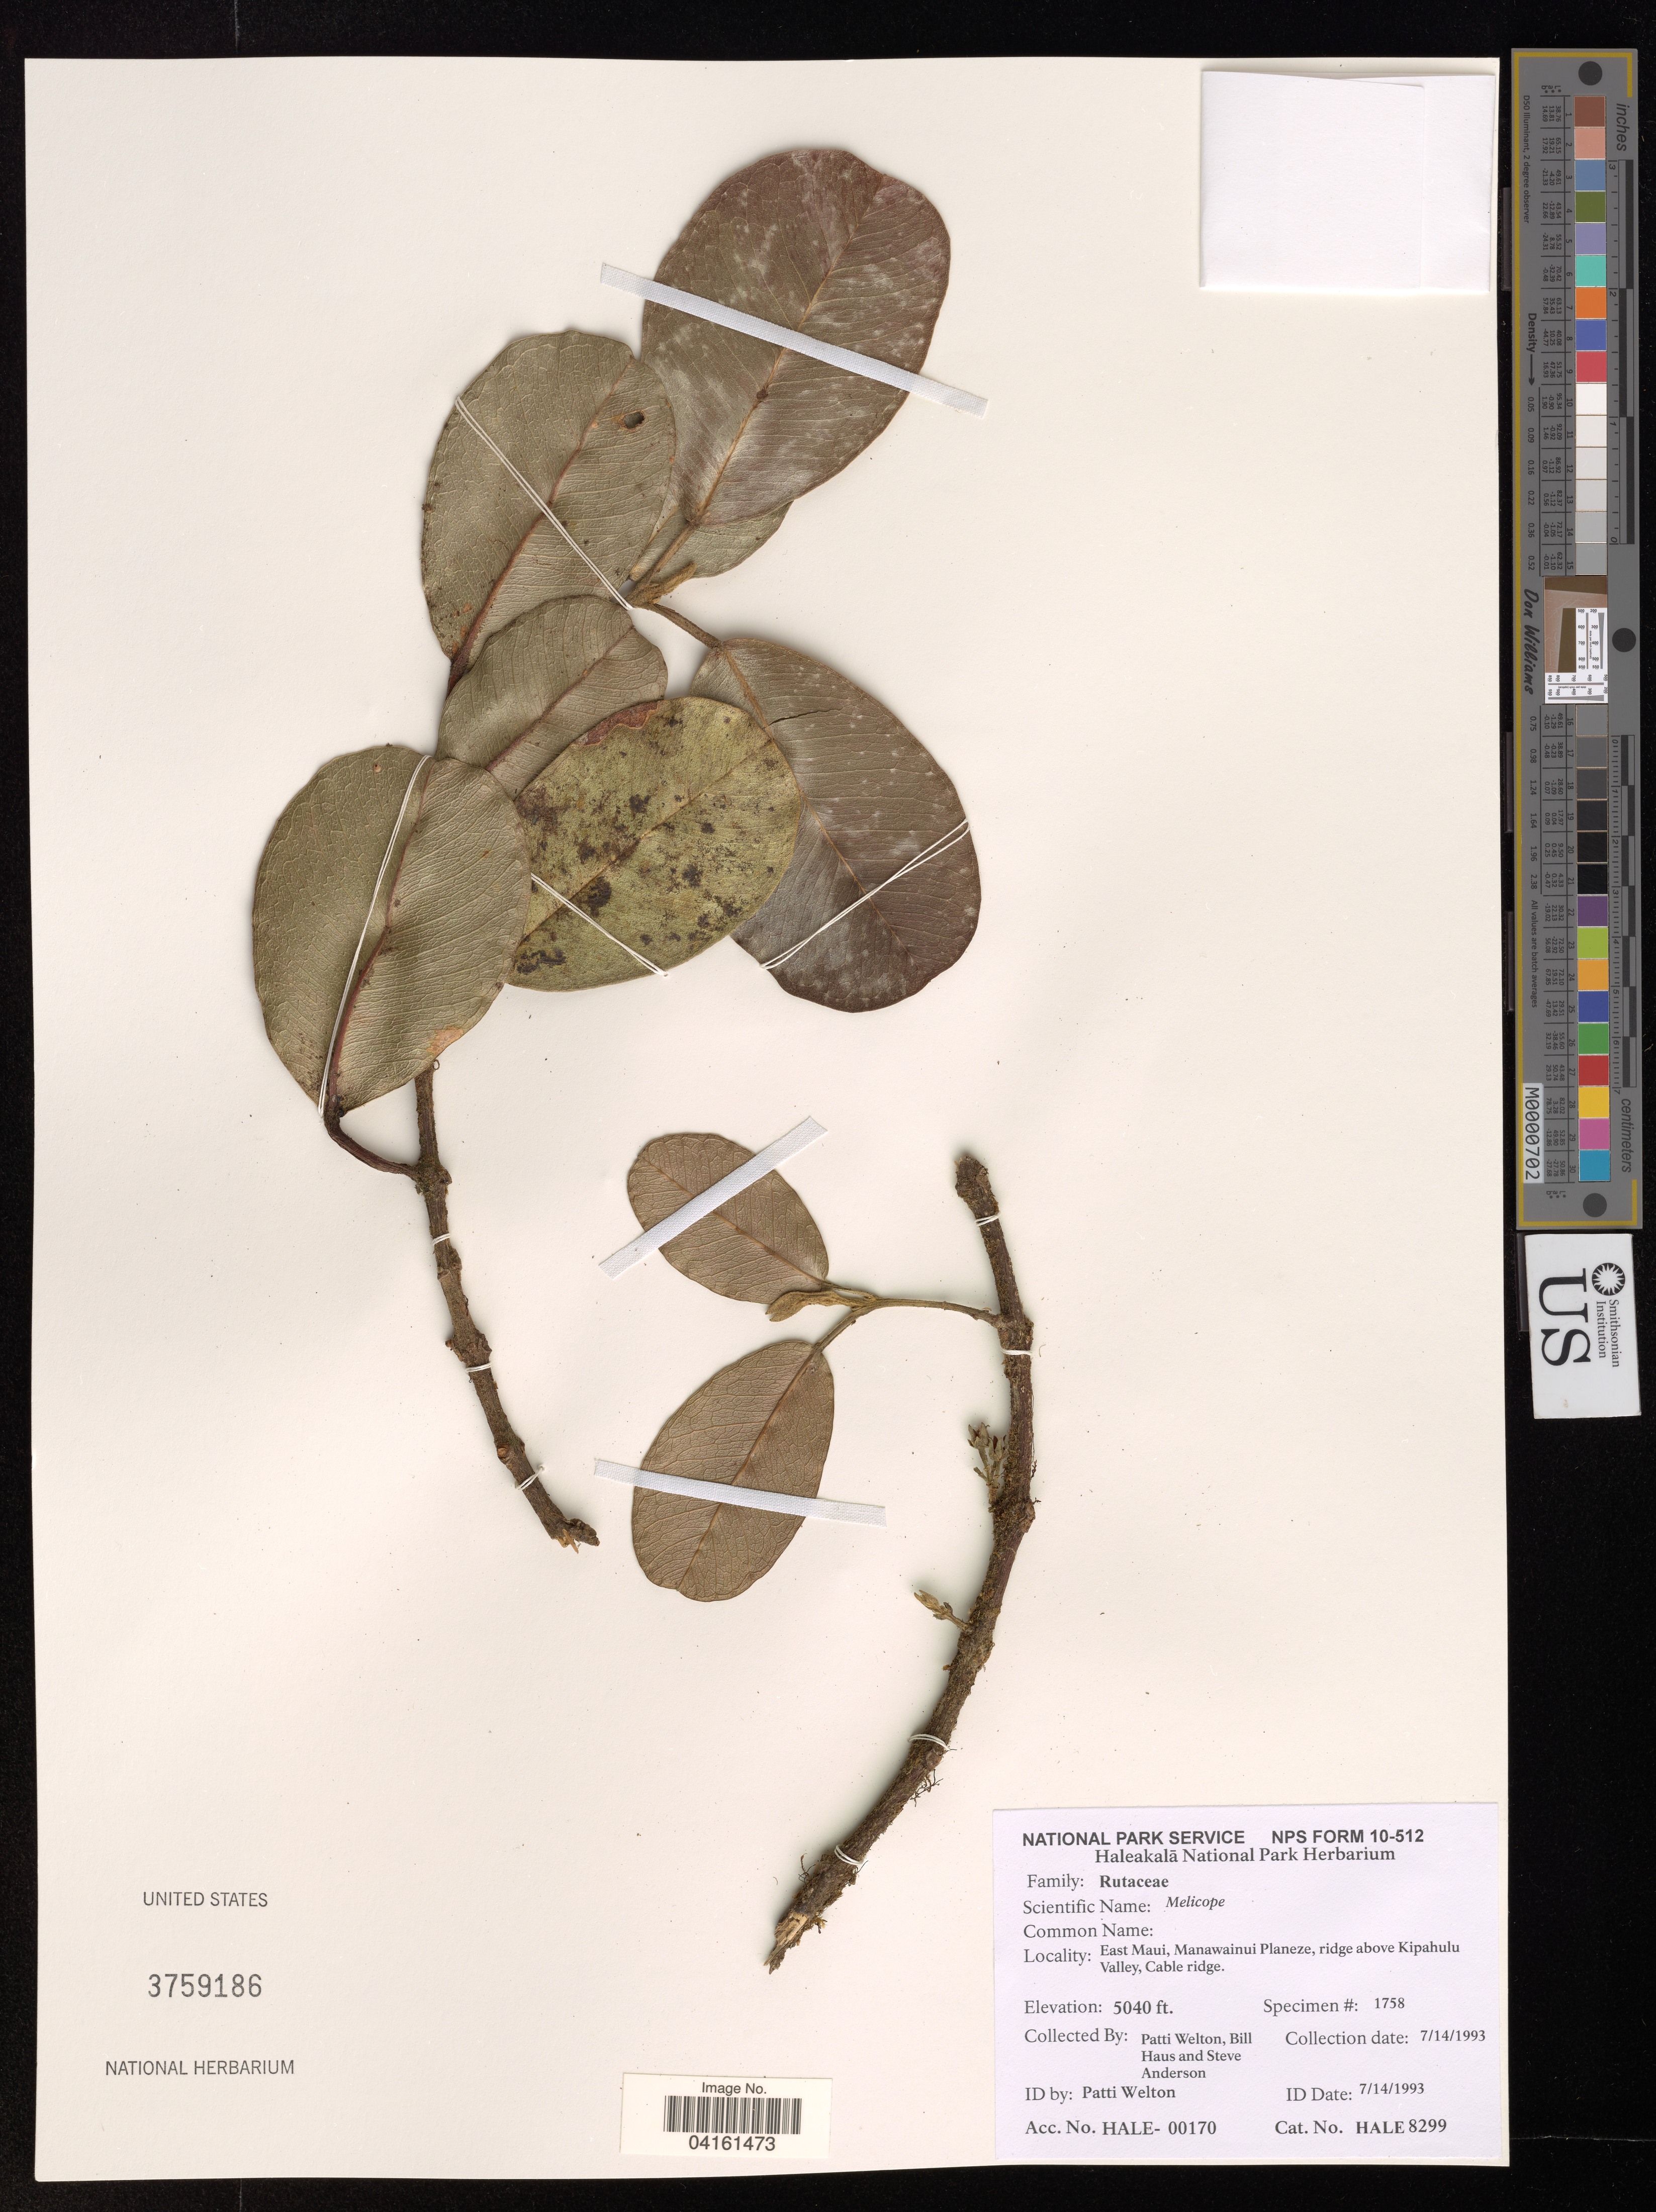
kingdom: Plantae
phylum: Tracheophyta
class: Magnoliopsida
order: Sapindales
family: Rutaceae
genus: Melicope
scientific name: Melicope sp.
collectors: P. Welton, B. Haus & S. Anderson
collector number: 1758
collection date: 1993-07-14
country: United States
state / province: Hawaii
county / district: Maui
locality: East Maui, Manawainui Planeze, ridge above Kipahulu Valley, Cable ridge.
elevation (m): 1536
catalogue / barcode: US 3759186